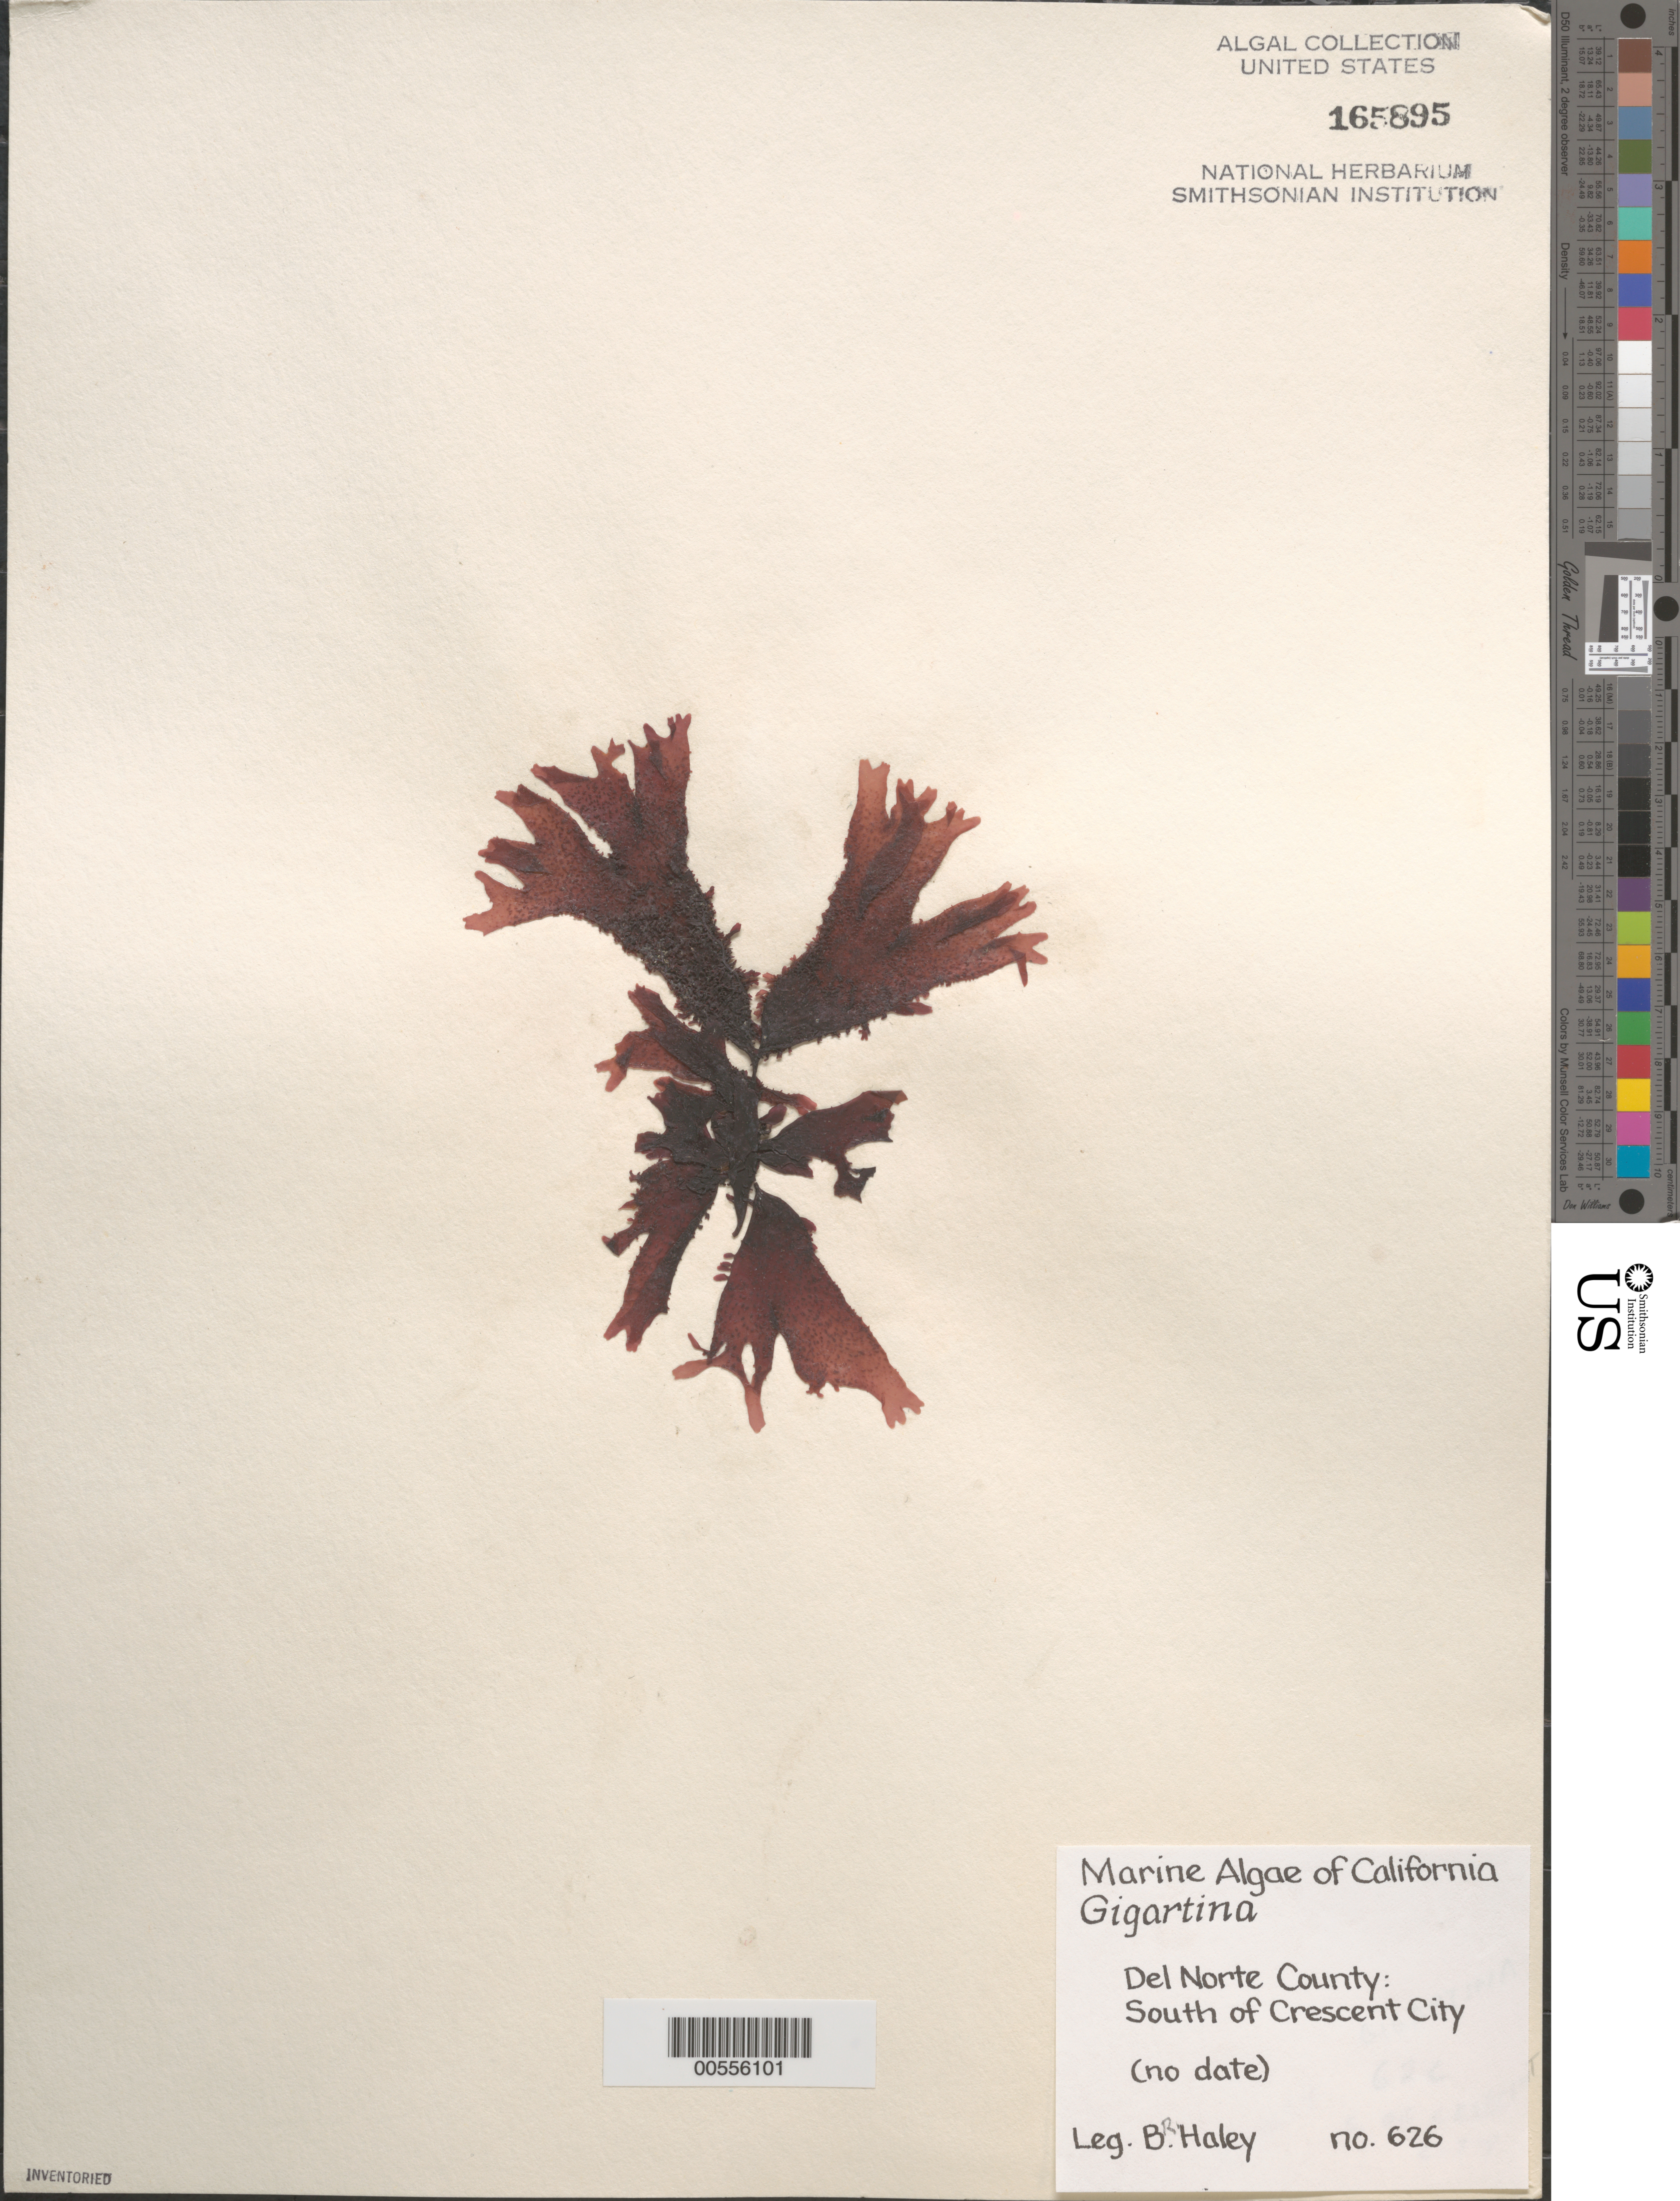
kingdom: Plantae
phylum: Rhodophyta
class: Florideophyceae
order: Gigartinales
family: Gigartinaceae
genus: Gigartina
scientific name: Gigartina sp.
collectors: B. Haley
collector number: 626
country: United States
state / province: California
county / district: Del Norte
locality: South of Crescent City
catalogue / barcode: US 165895